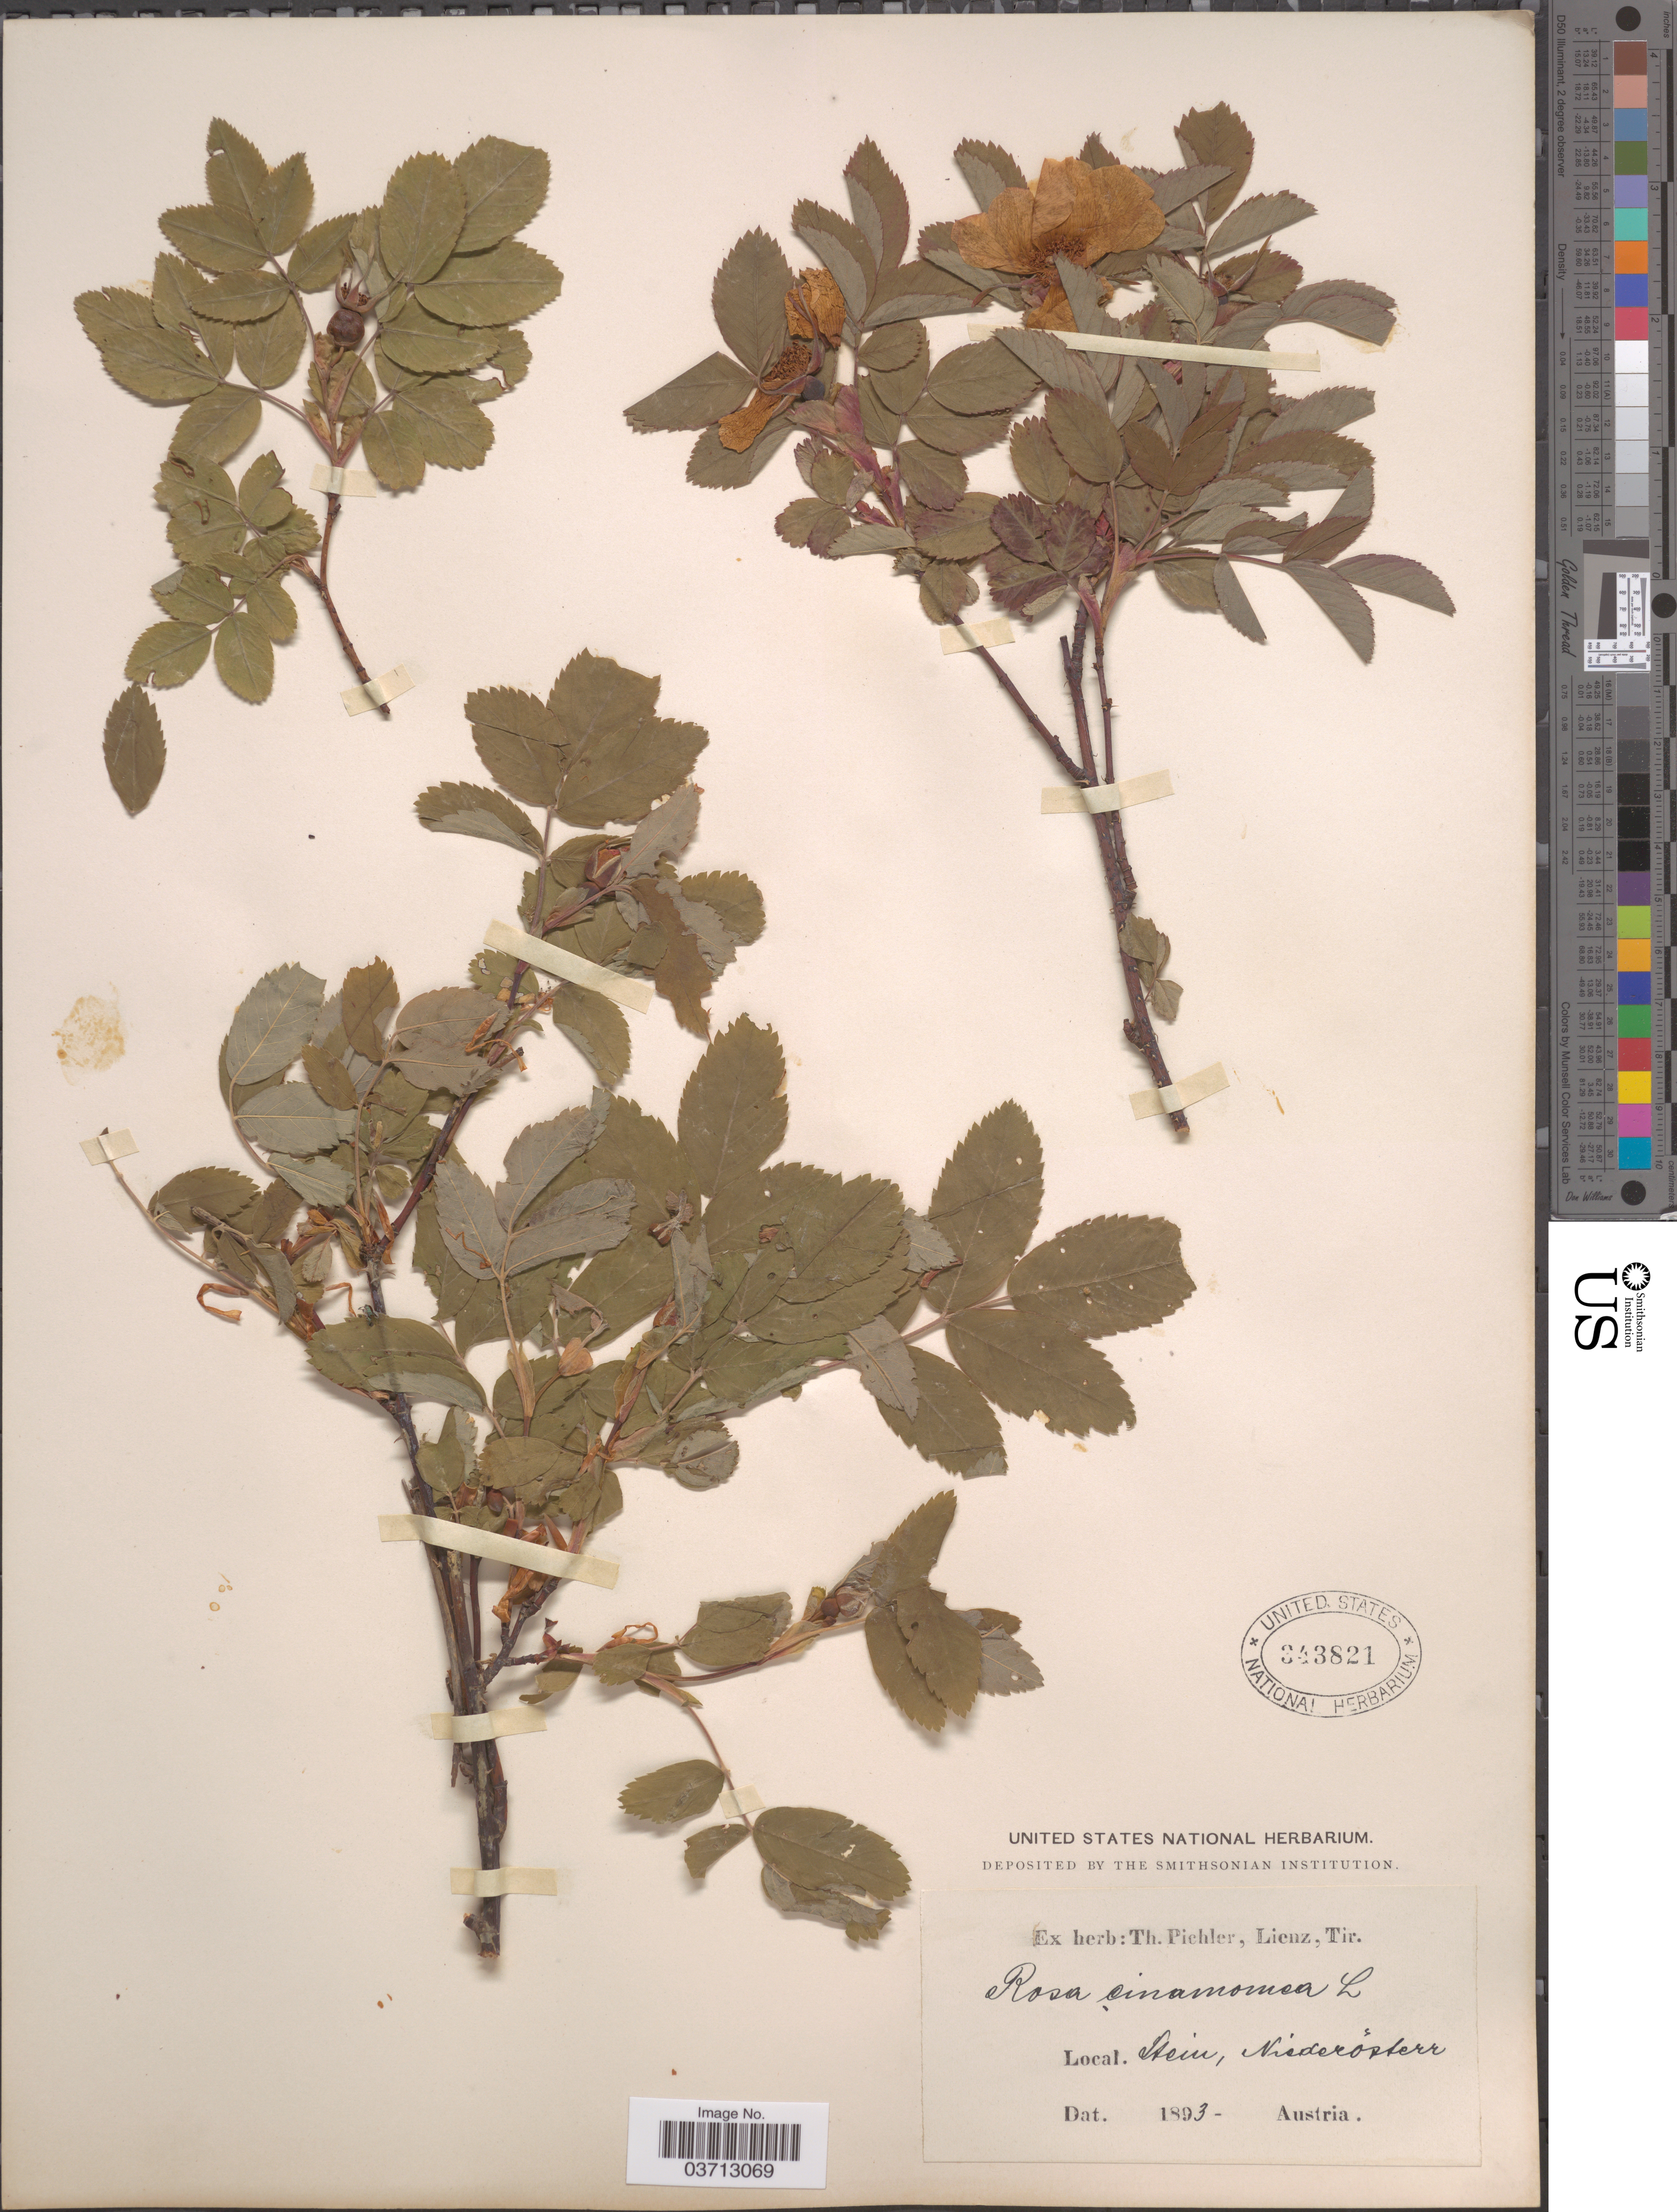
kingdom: Plantae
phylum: Tracheophyta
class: Magnoliopsida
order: Rosales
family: Rosaceae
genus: Rosa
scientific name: Rosa cinnamomea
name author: L.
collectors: ex herb. T. Pichler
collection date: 1893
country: Austria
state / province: Niederosterreich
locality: Stein.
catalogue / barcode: US 343821